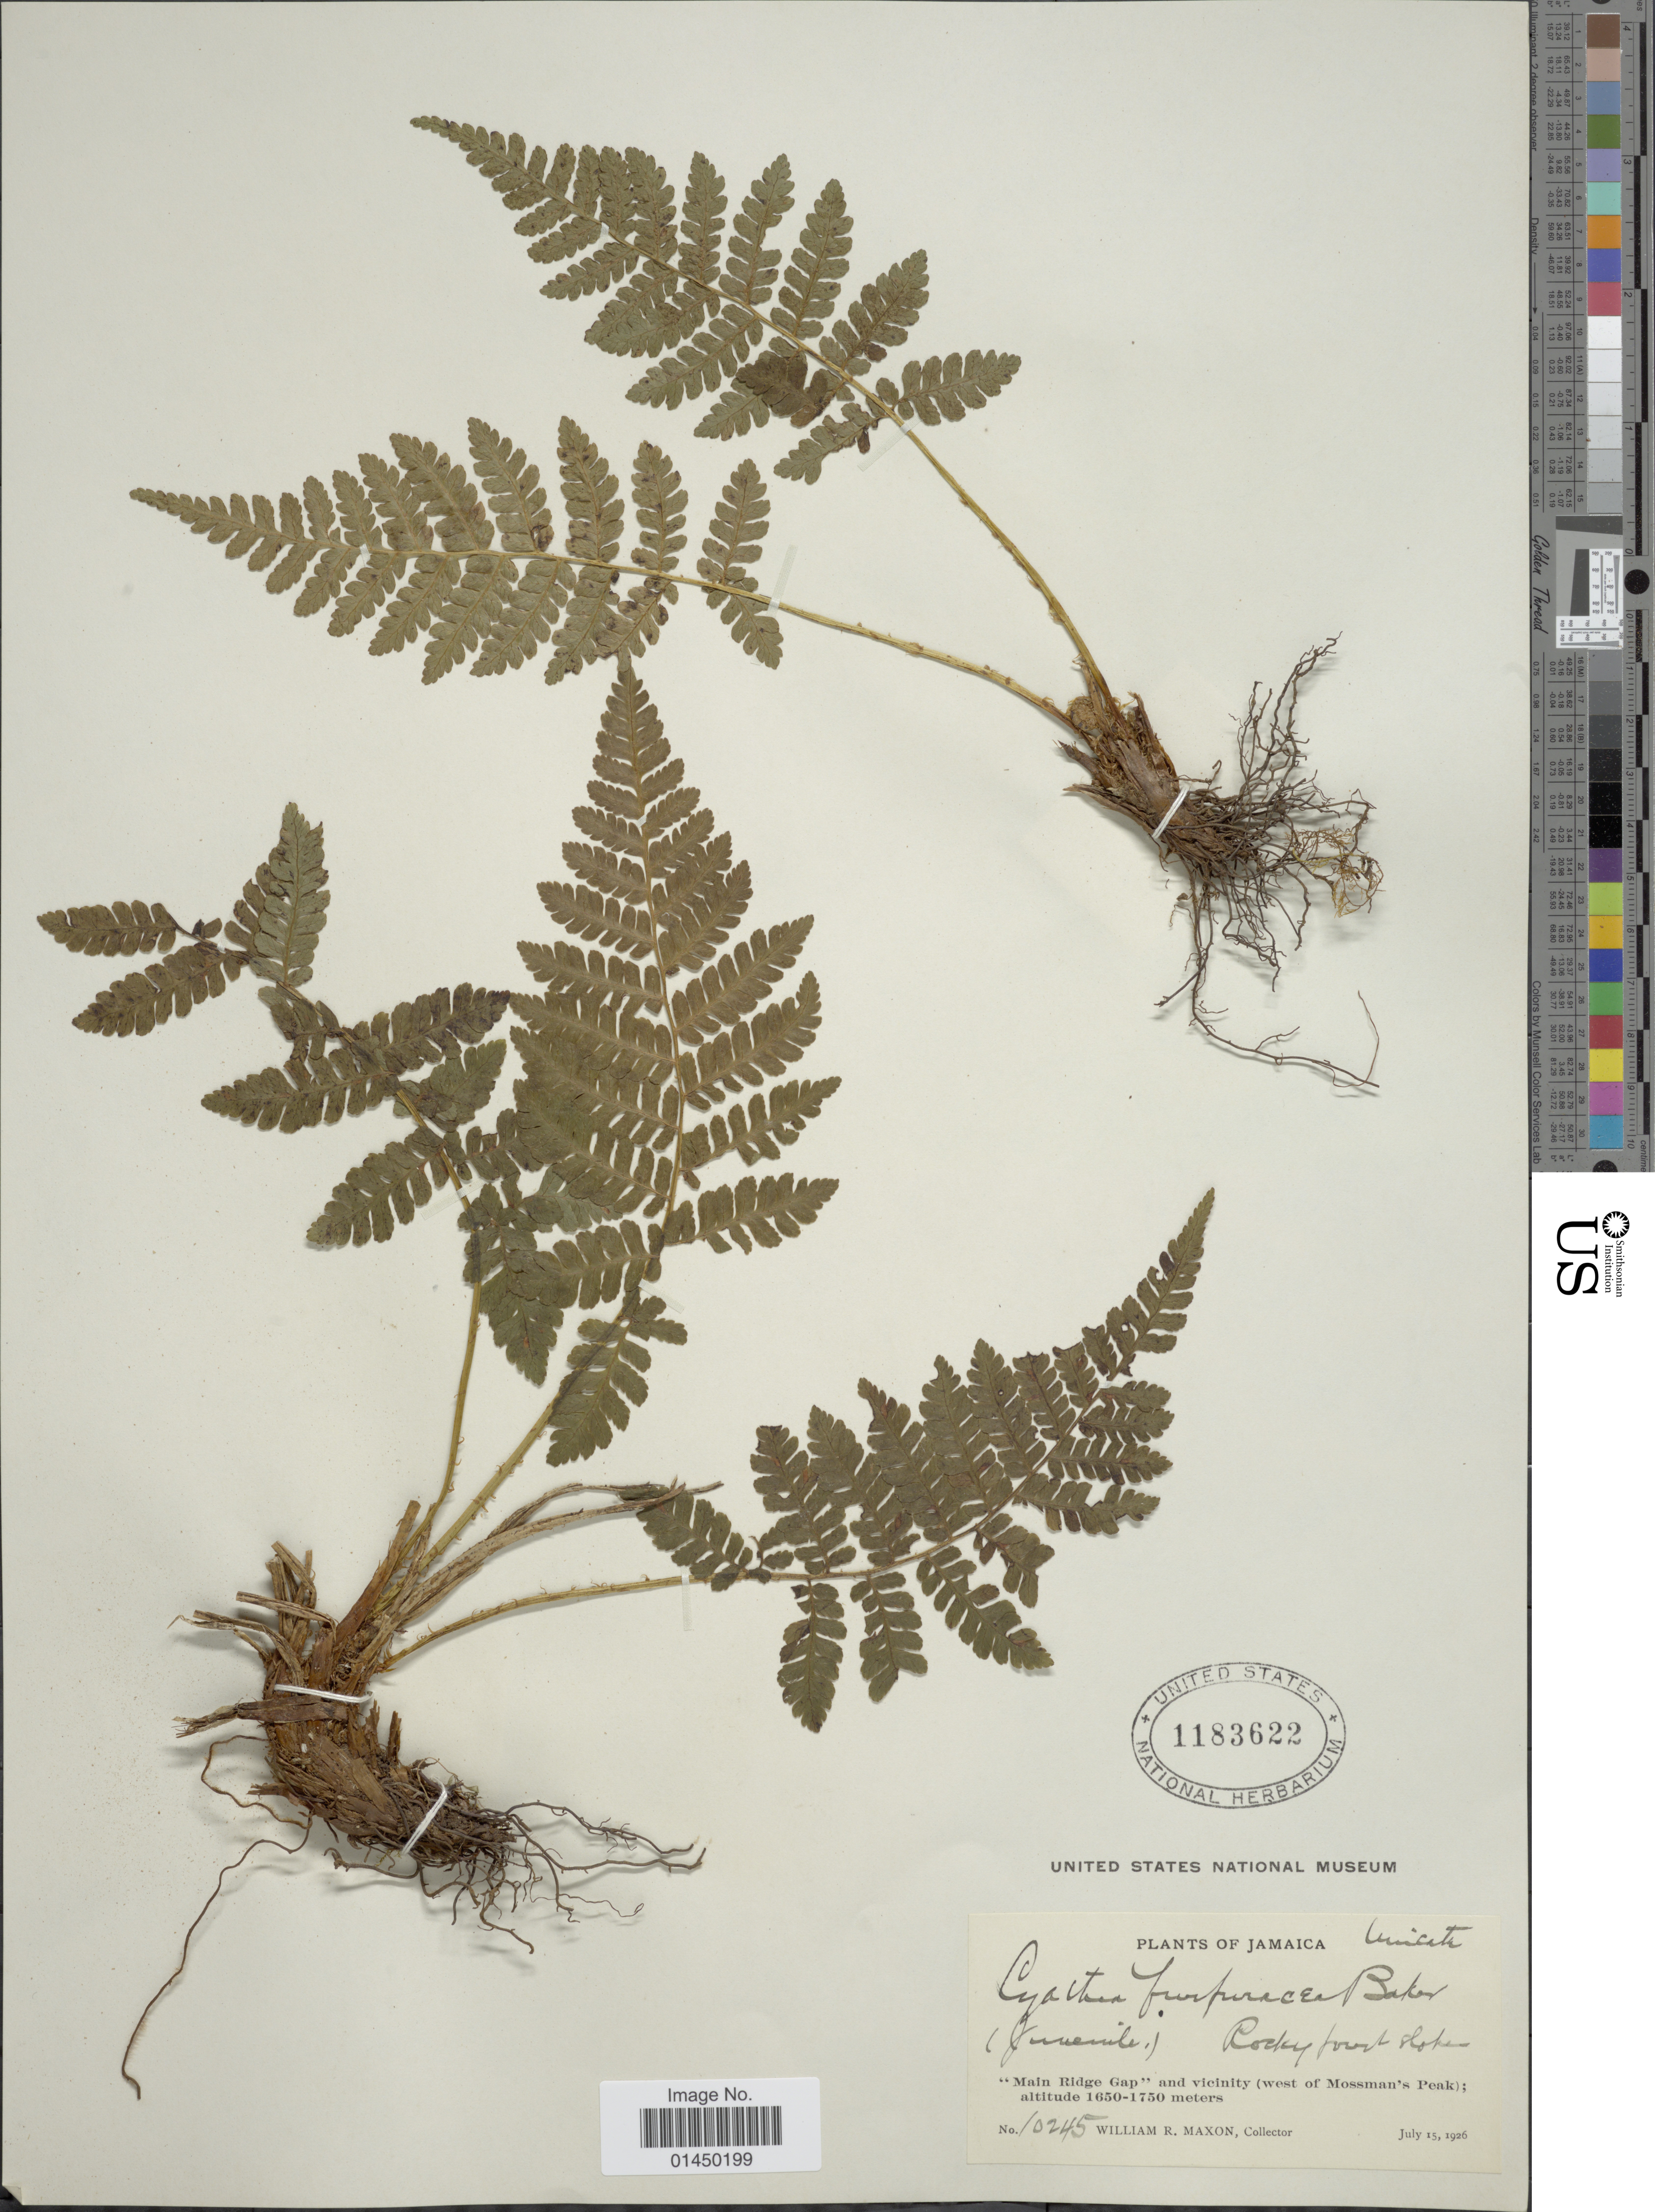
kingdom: Plantae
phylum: Tracheophyta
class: Polypodiopsida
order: Cyatheales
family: Cyatheaceae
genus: Cyathea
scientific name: Cyathea furfuracea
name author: Christ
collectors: W. R. Maxon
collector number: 10245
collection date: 1926-07-15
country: Jamaica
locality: Main Ridge Gap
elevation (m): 1650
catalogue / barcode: US 1183622